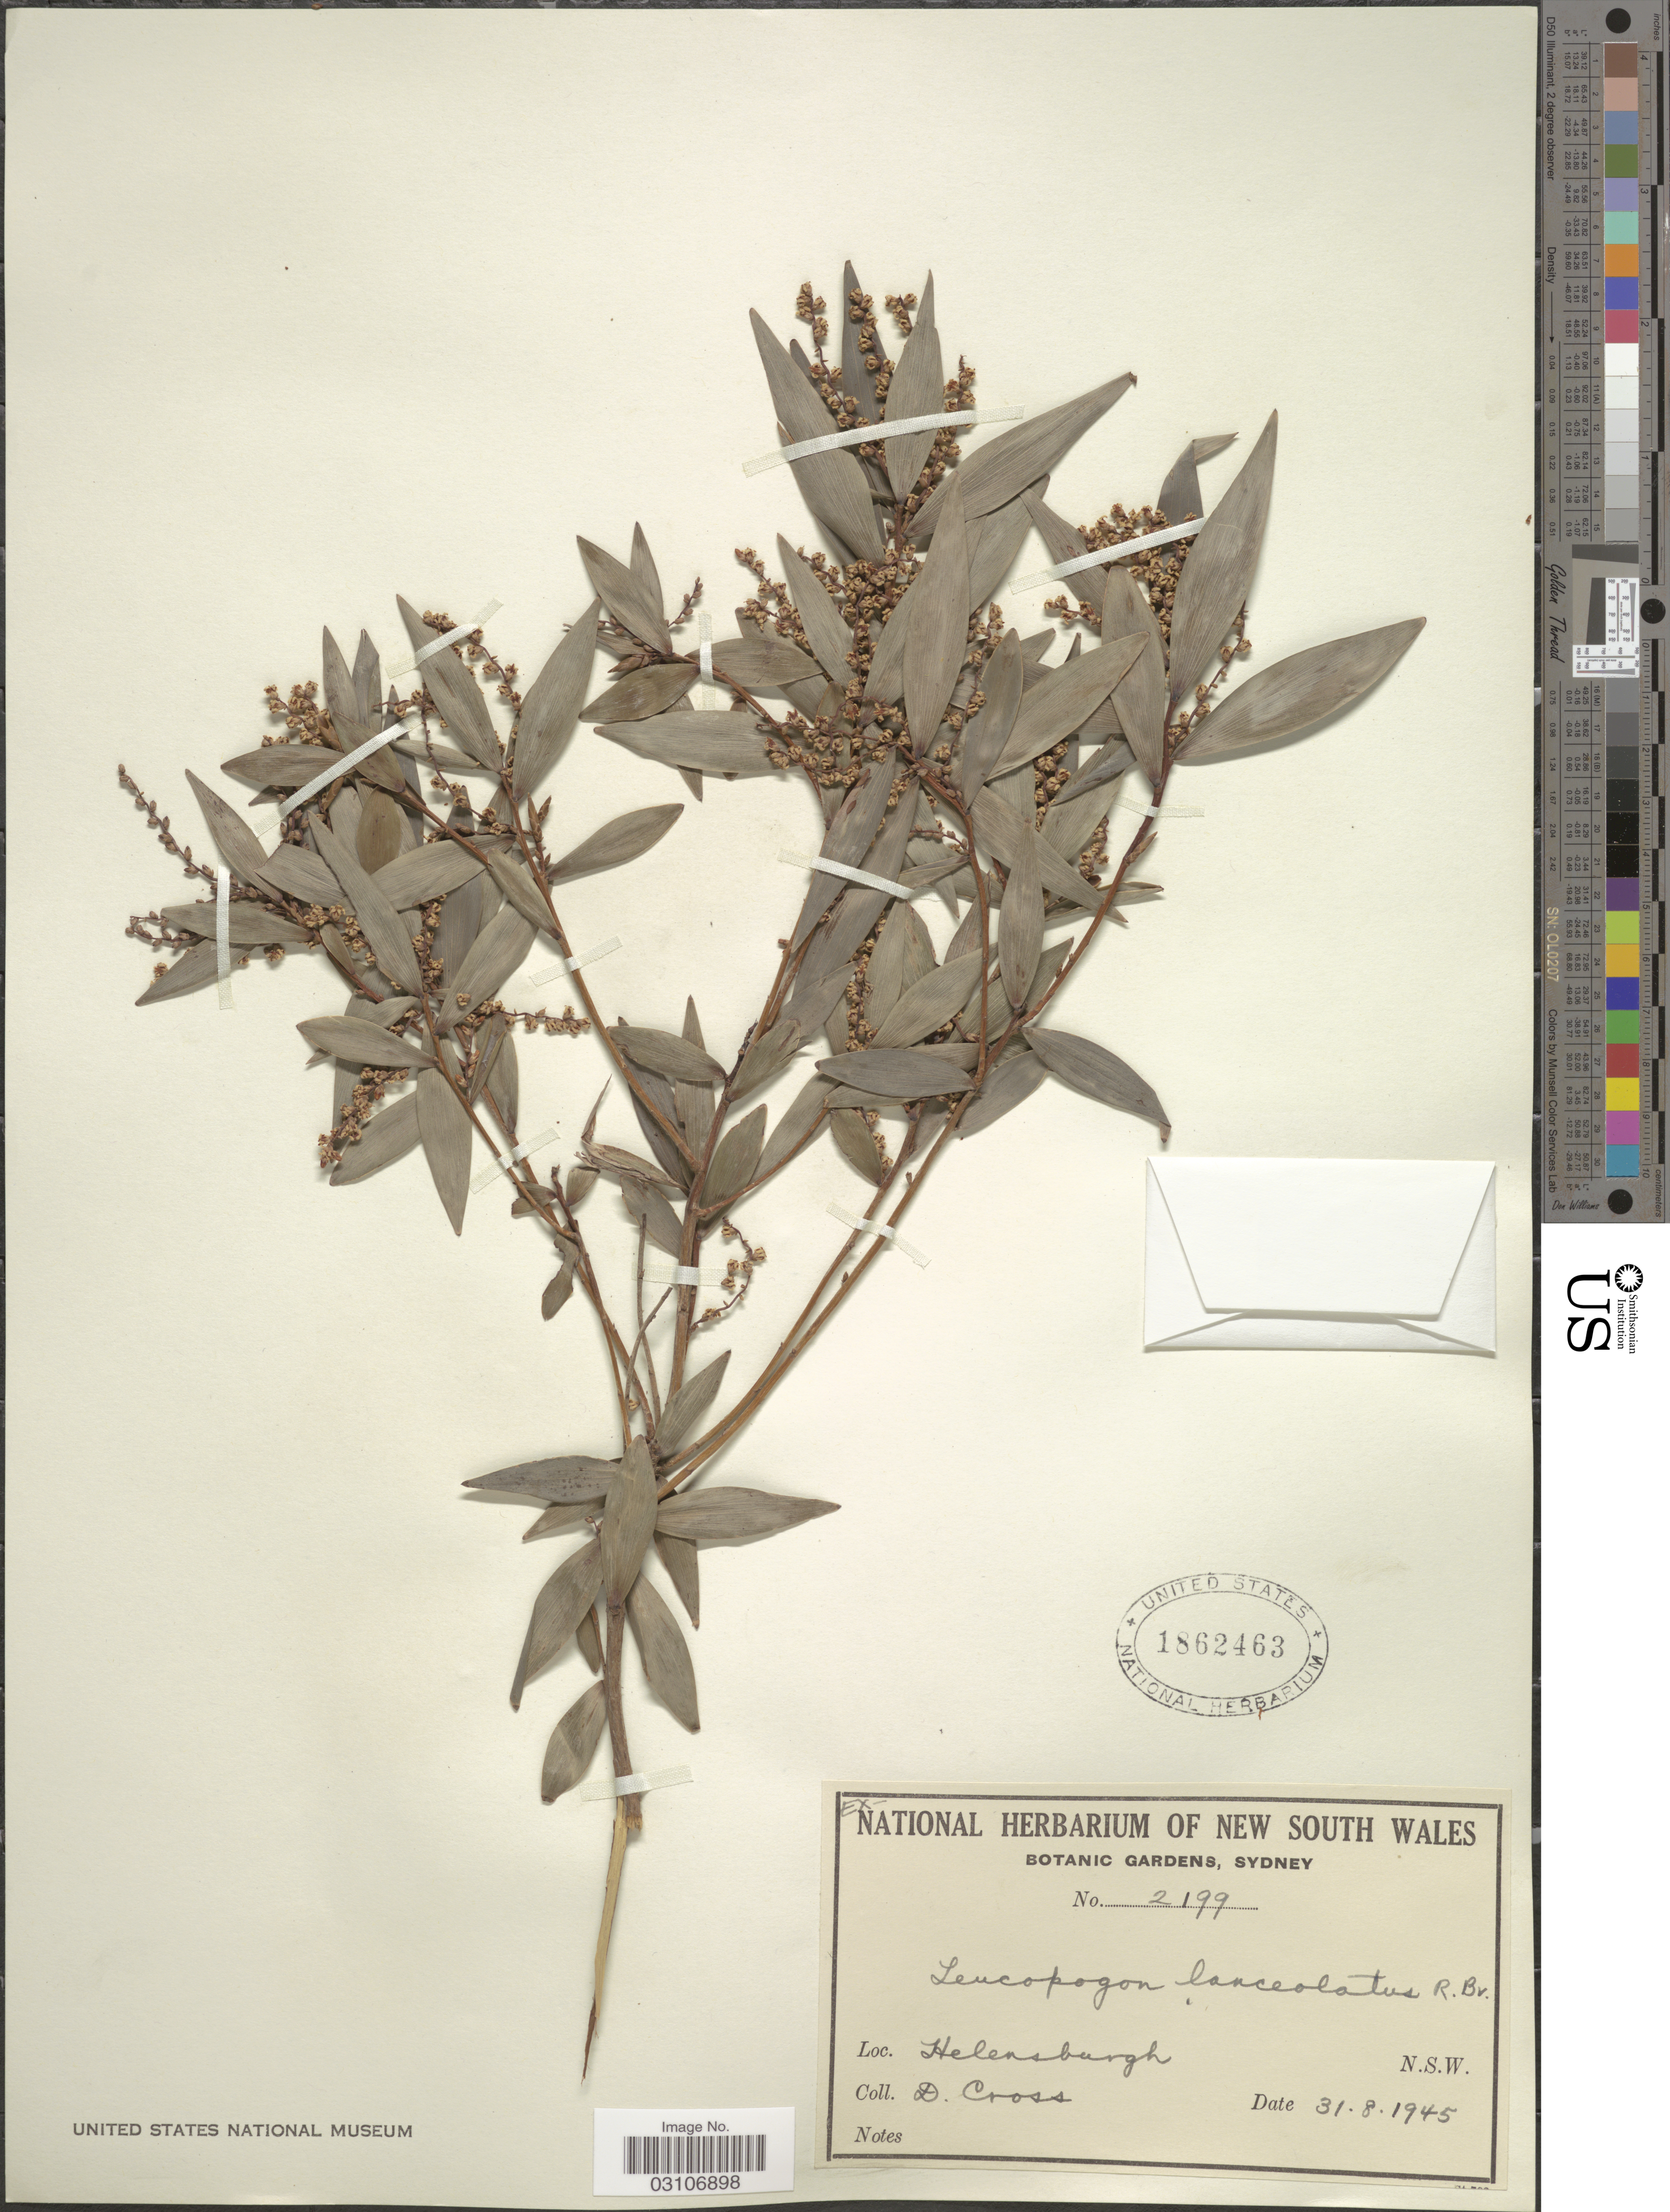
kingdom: Plantae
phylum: Tracheophyta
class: Magnoliopsida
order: Ericales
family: Ericaceae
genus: Leucopogon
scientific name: Leucopogon lanceolatus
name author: R. Br.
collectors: D. Cross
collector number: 2199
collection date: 1945-08-31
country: Australia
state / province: New South Wales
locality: Helensburgh.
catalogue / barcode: US 1862463